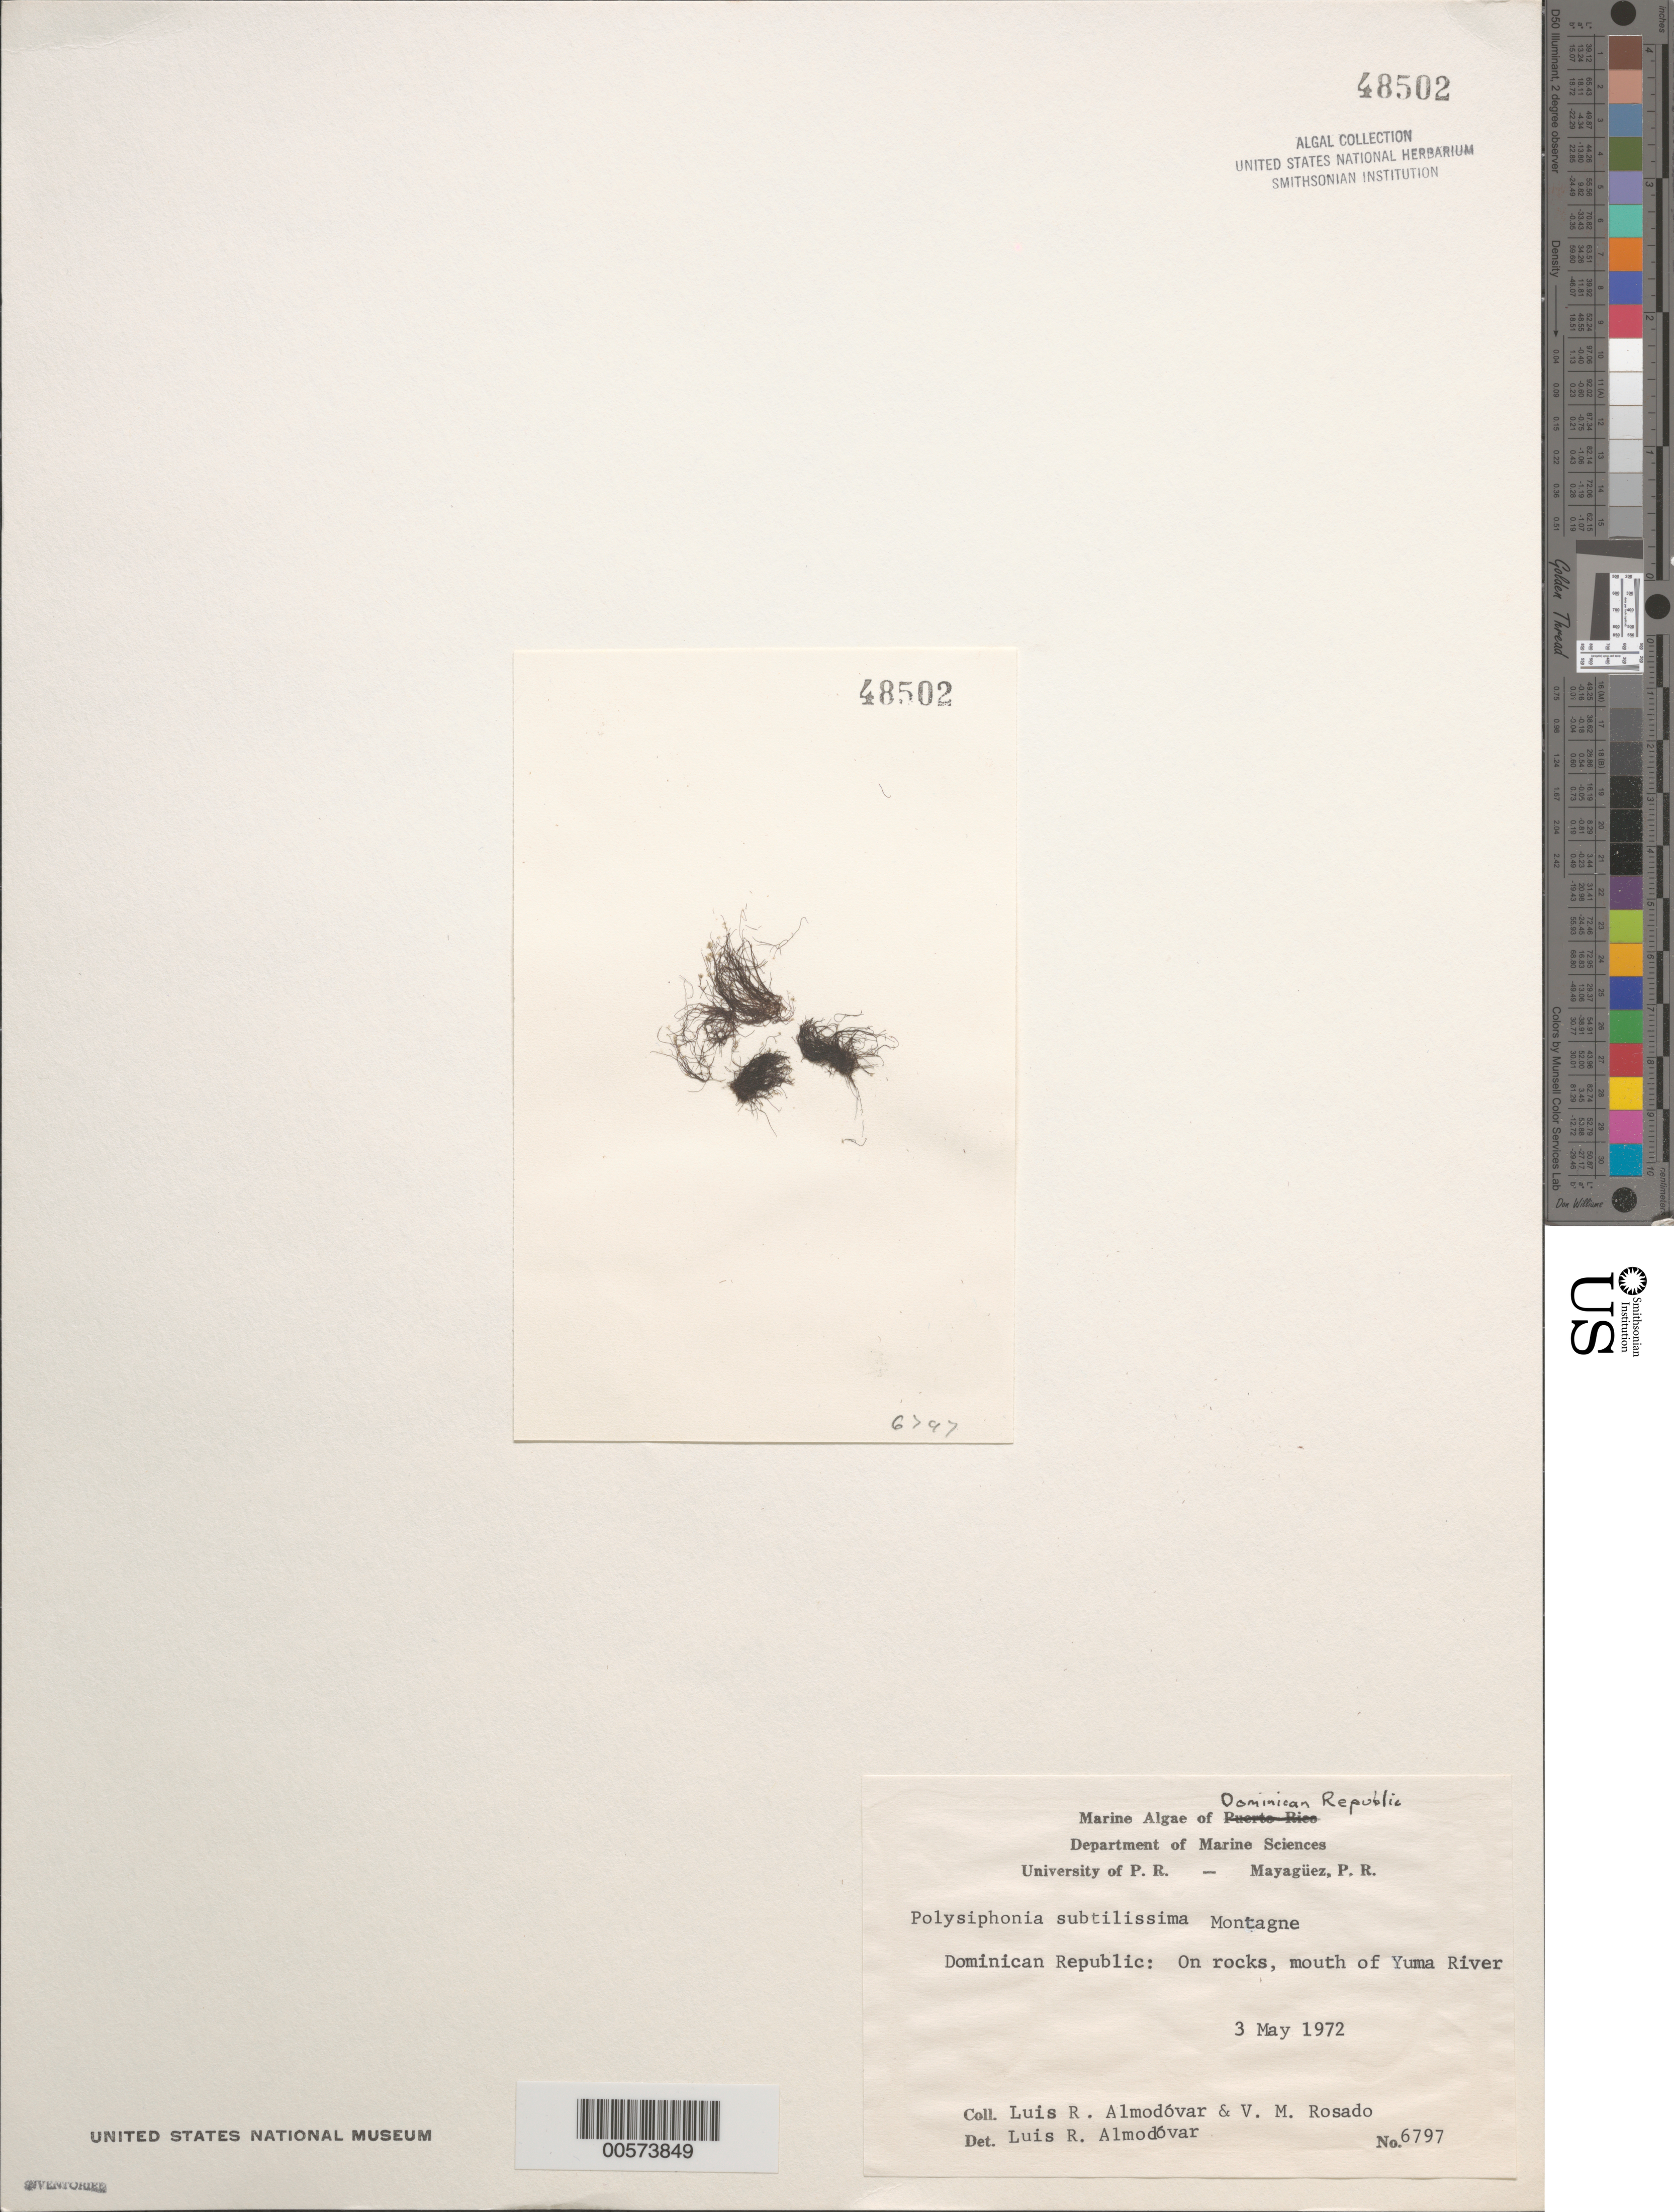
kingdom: Plantae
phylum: Rhodophyta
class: Florideophyceae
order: Ceramiales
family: Rhodomelaceae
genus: Polysiphonia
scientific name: Polysiphonia subtilissima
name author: Mont.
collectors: L. Almodovar & V. Rosado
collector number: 6797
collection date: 1972-05-03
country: Dominican Republic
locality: On rocks, mouth of Yuma River.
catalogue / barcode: US 48502